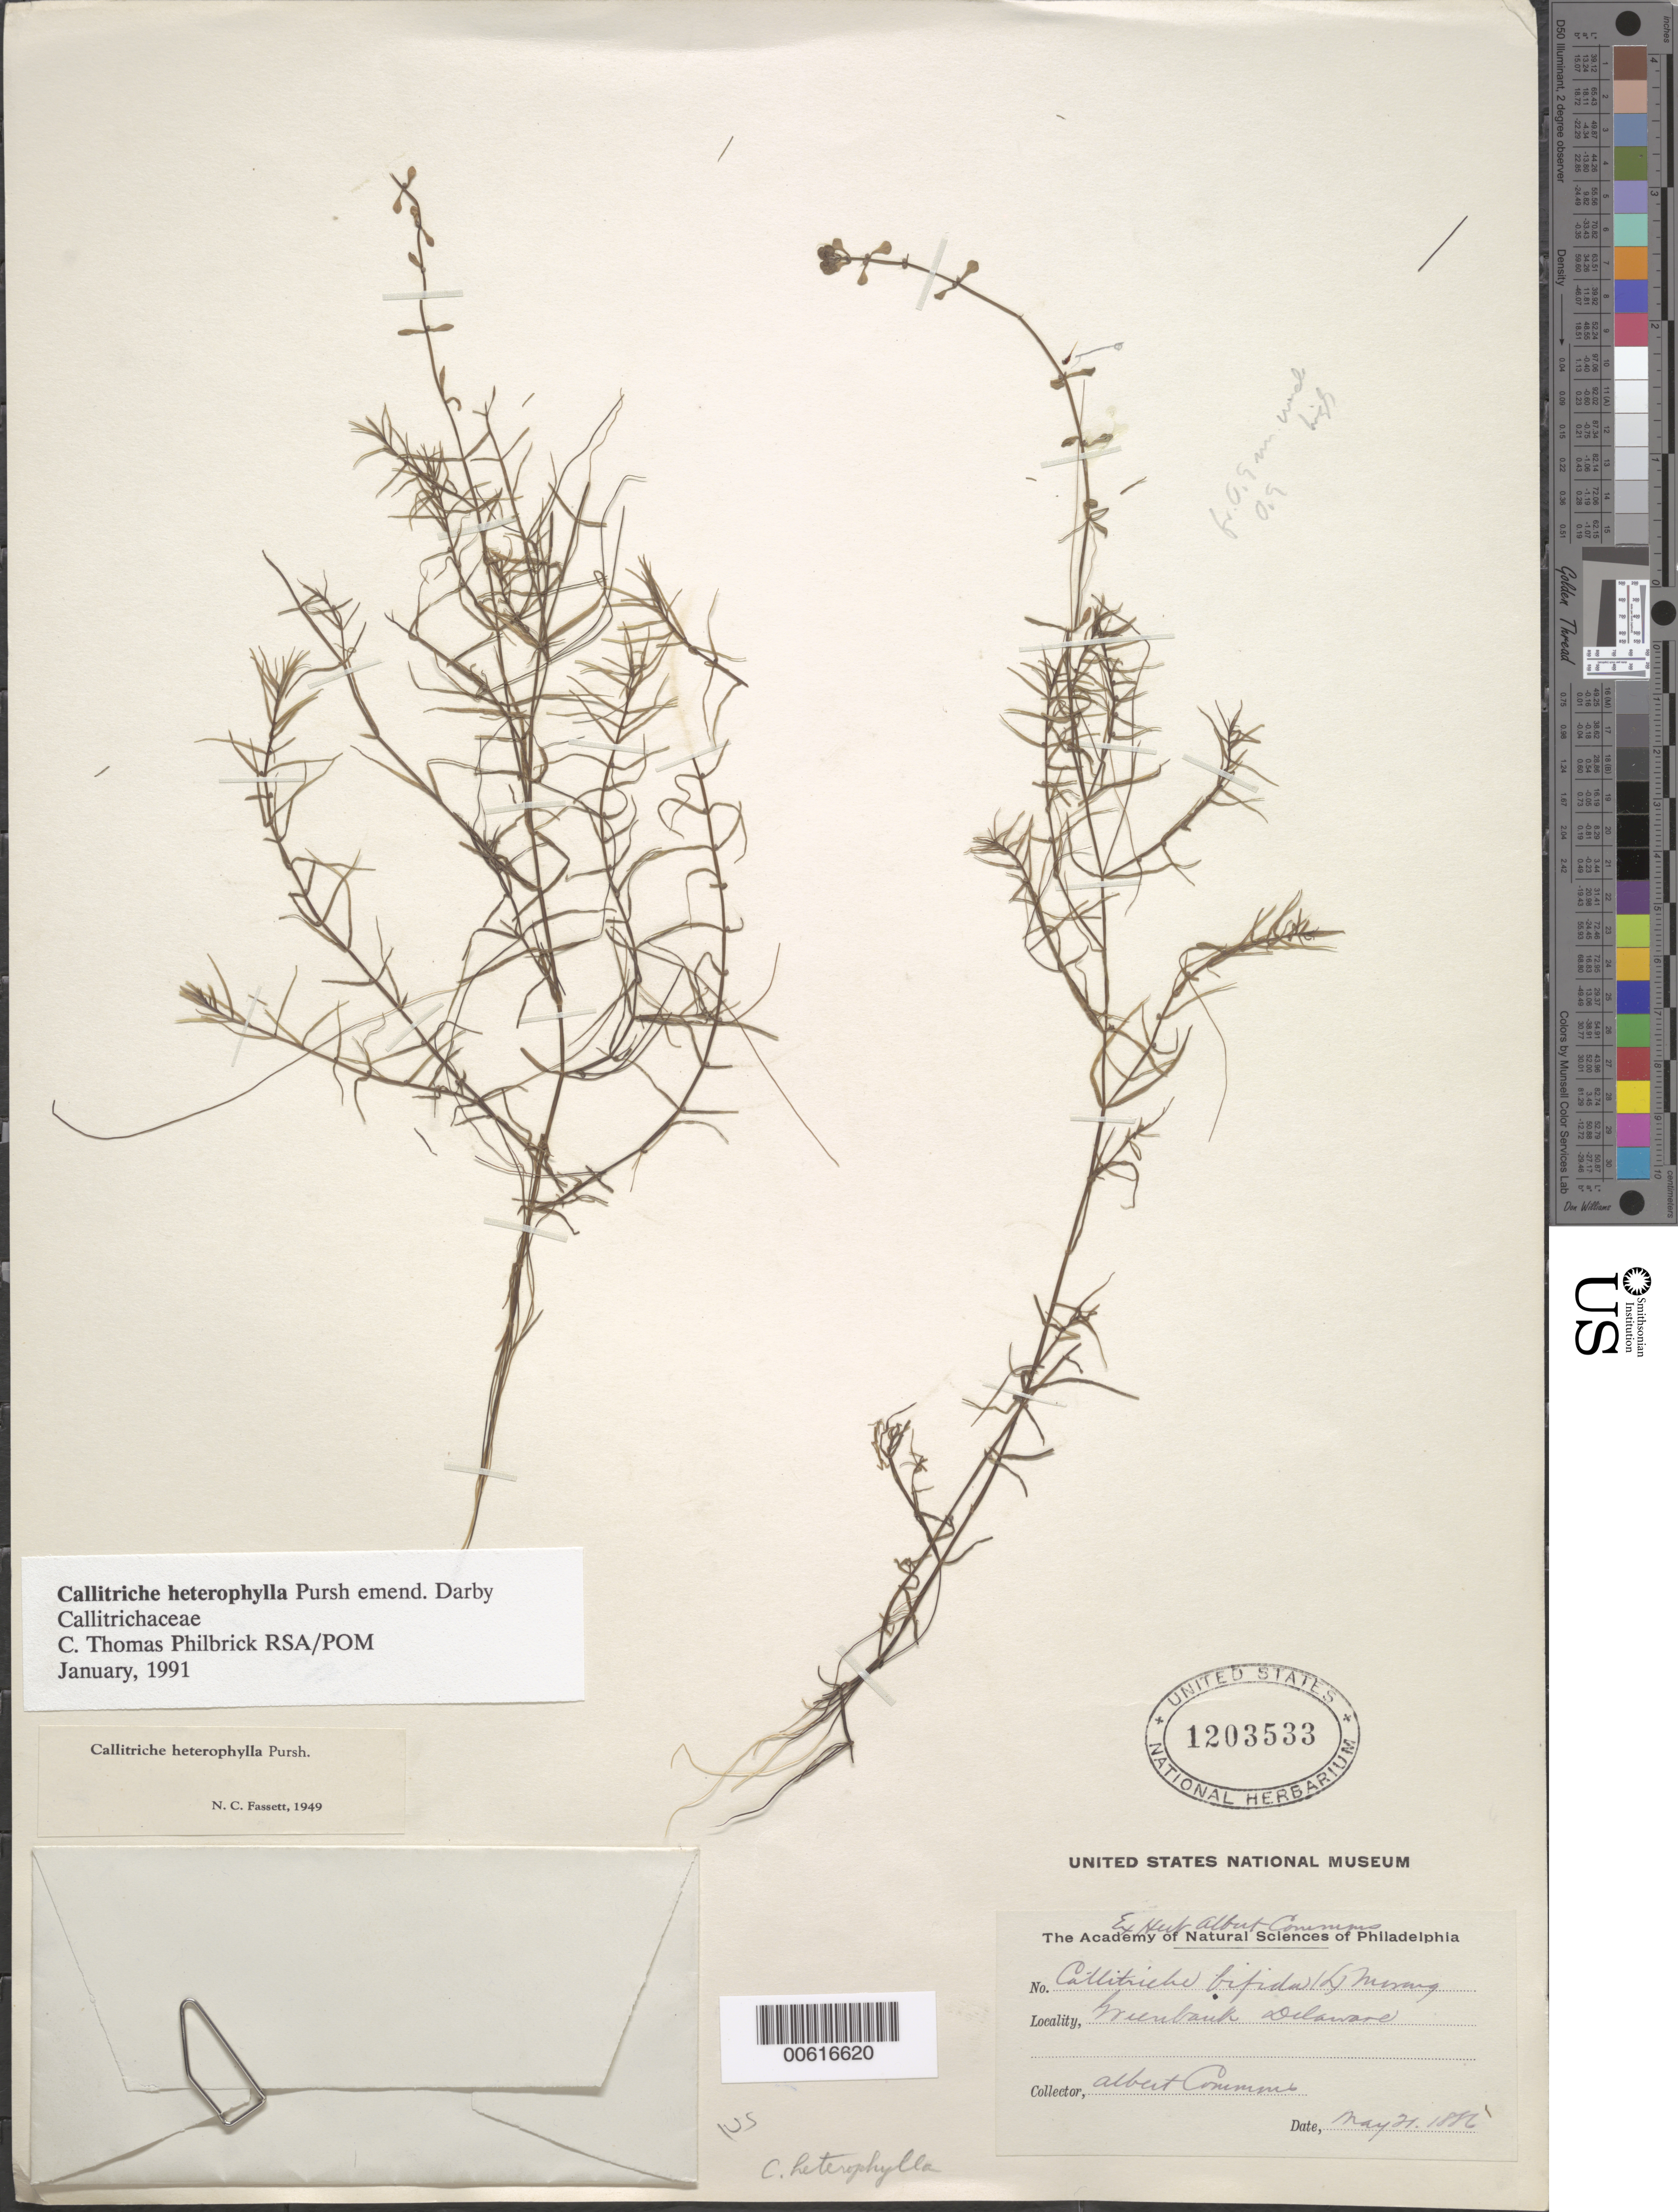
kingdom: Plantae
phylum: Tracheophyta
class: Magnoliopsida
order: Lamiales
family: Plantaginaceae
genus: Callitriche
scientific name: Callitriche heterophylla Pursh emend. Darby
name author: Pursh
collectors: A. Commons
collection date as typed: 21 May 1886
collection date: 1886-05-21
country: United States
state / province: Delaware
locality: Greenbank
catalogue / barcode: US 1203533